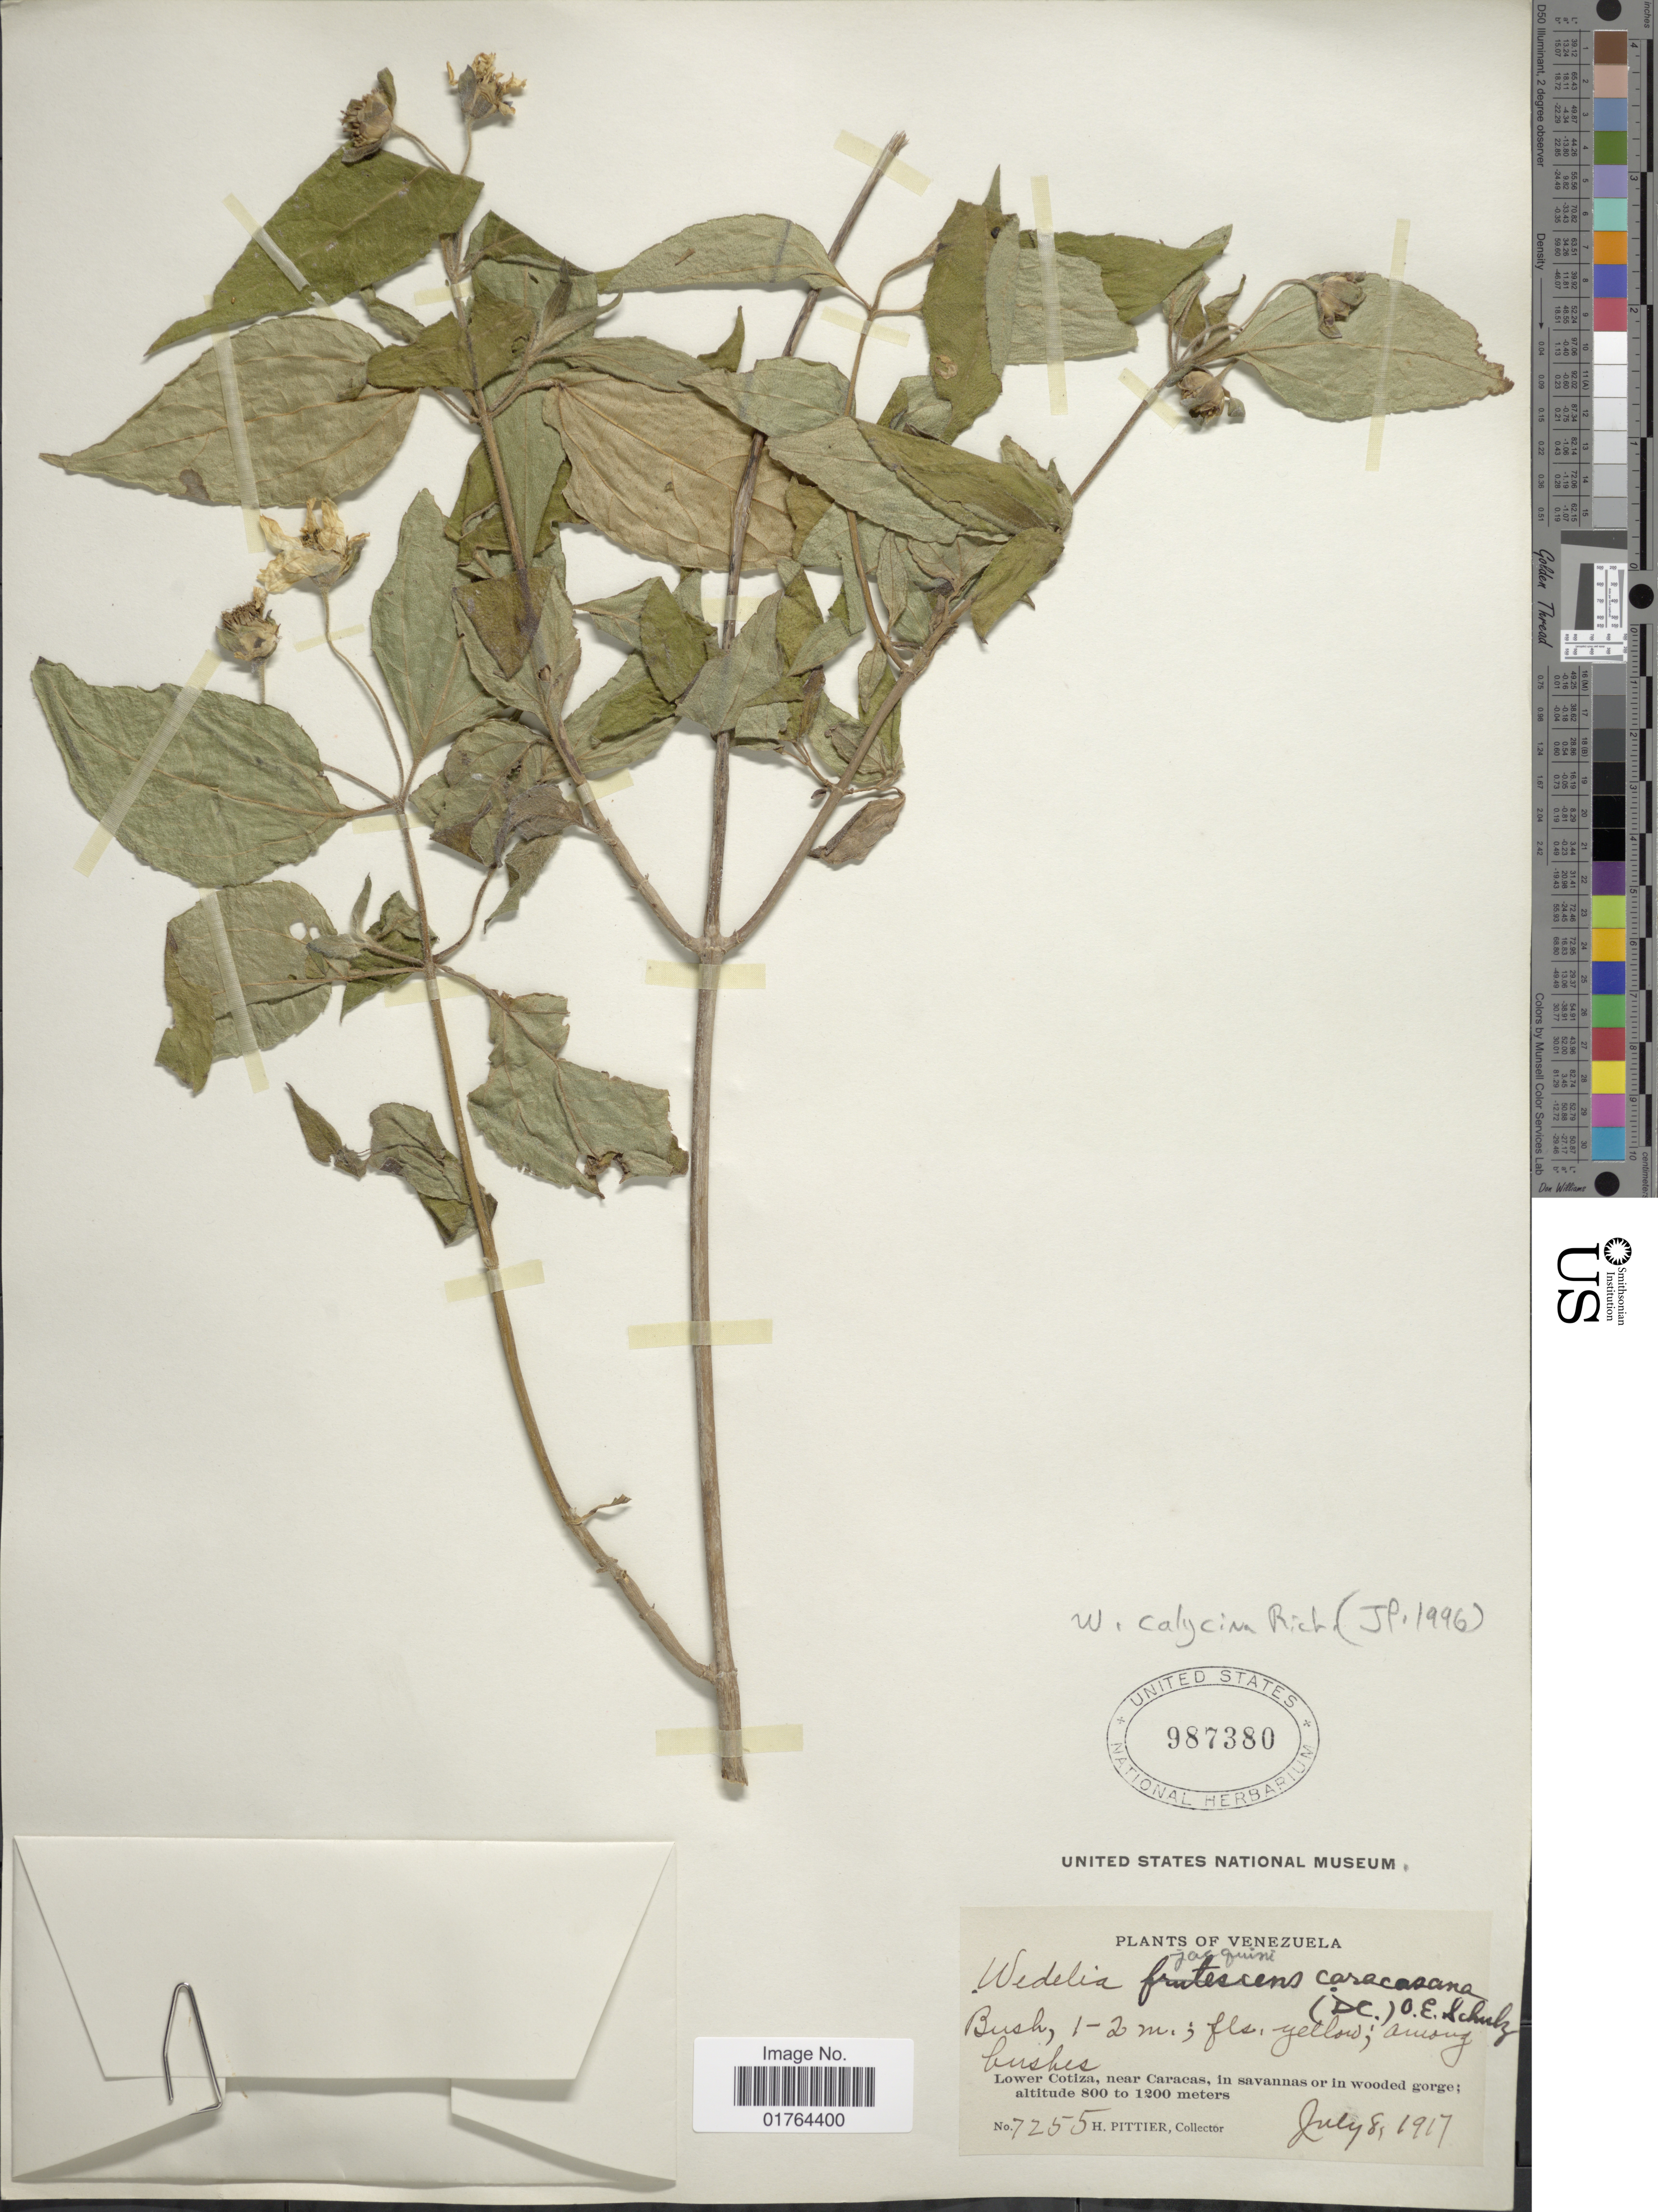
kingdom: Plantae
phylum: Tracheophyta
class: Magnoliopsida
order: Asterales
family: Asteraceae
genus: Wedelia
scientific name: Wedelia calycina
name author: Rich.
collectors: H. F. Pittier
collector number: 7255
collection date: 1917-07-08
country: Venezuela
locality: Lower Cotiza, near Caracas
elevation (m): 800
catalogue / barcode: US 987380